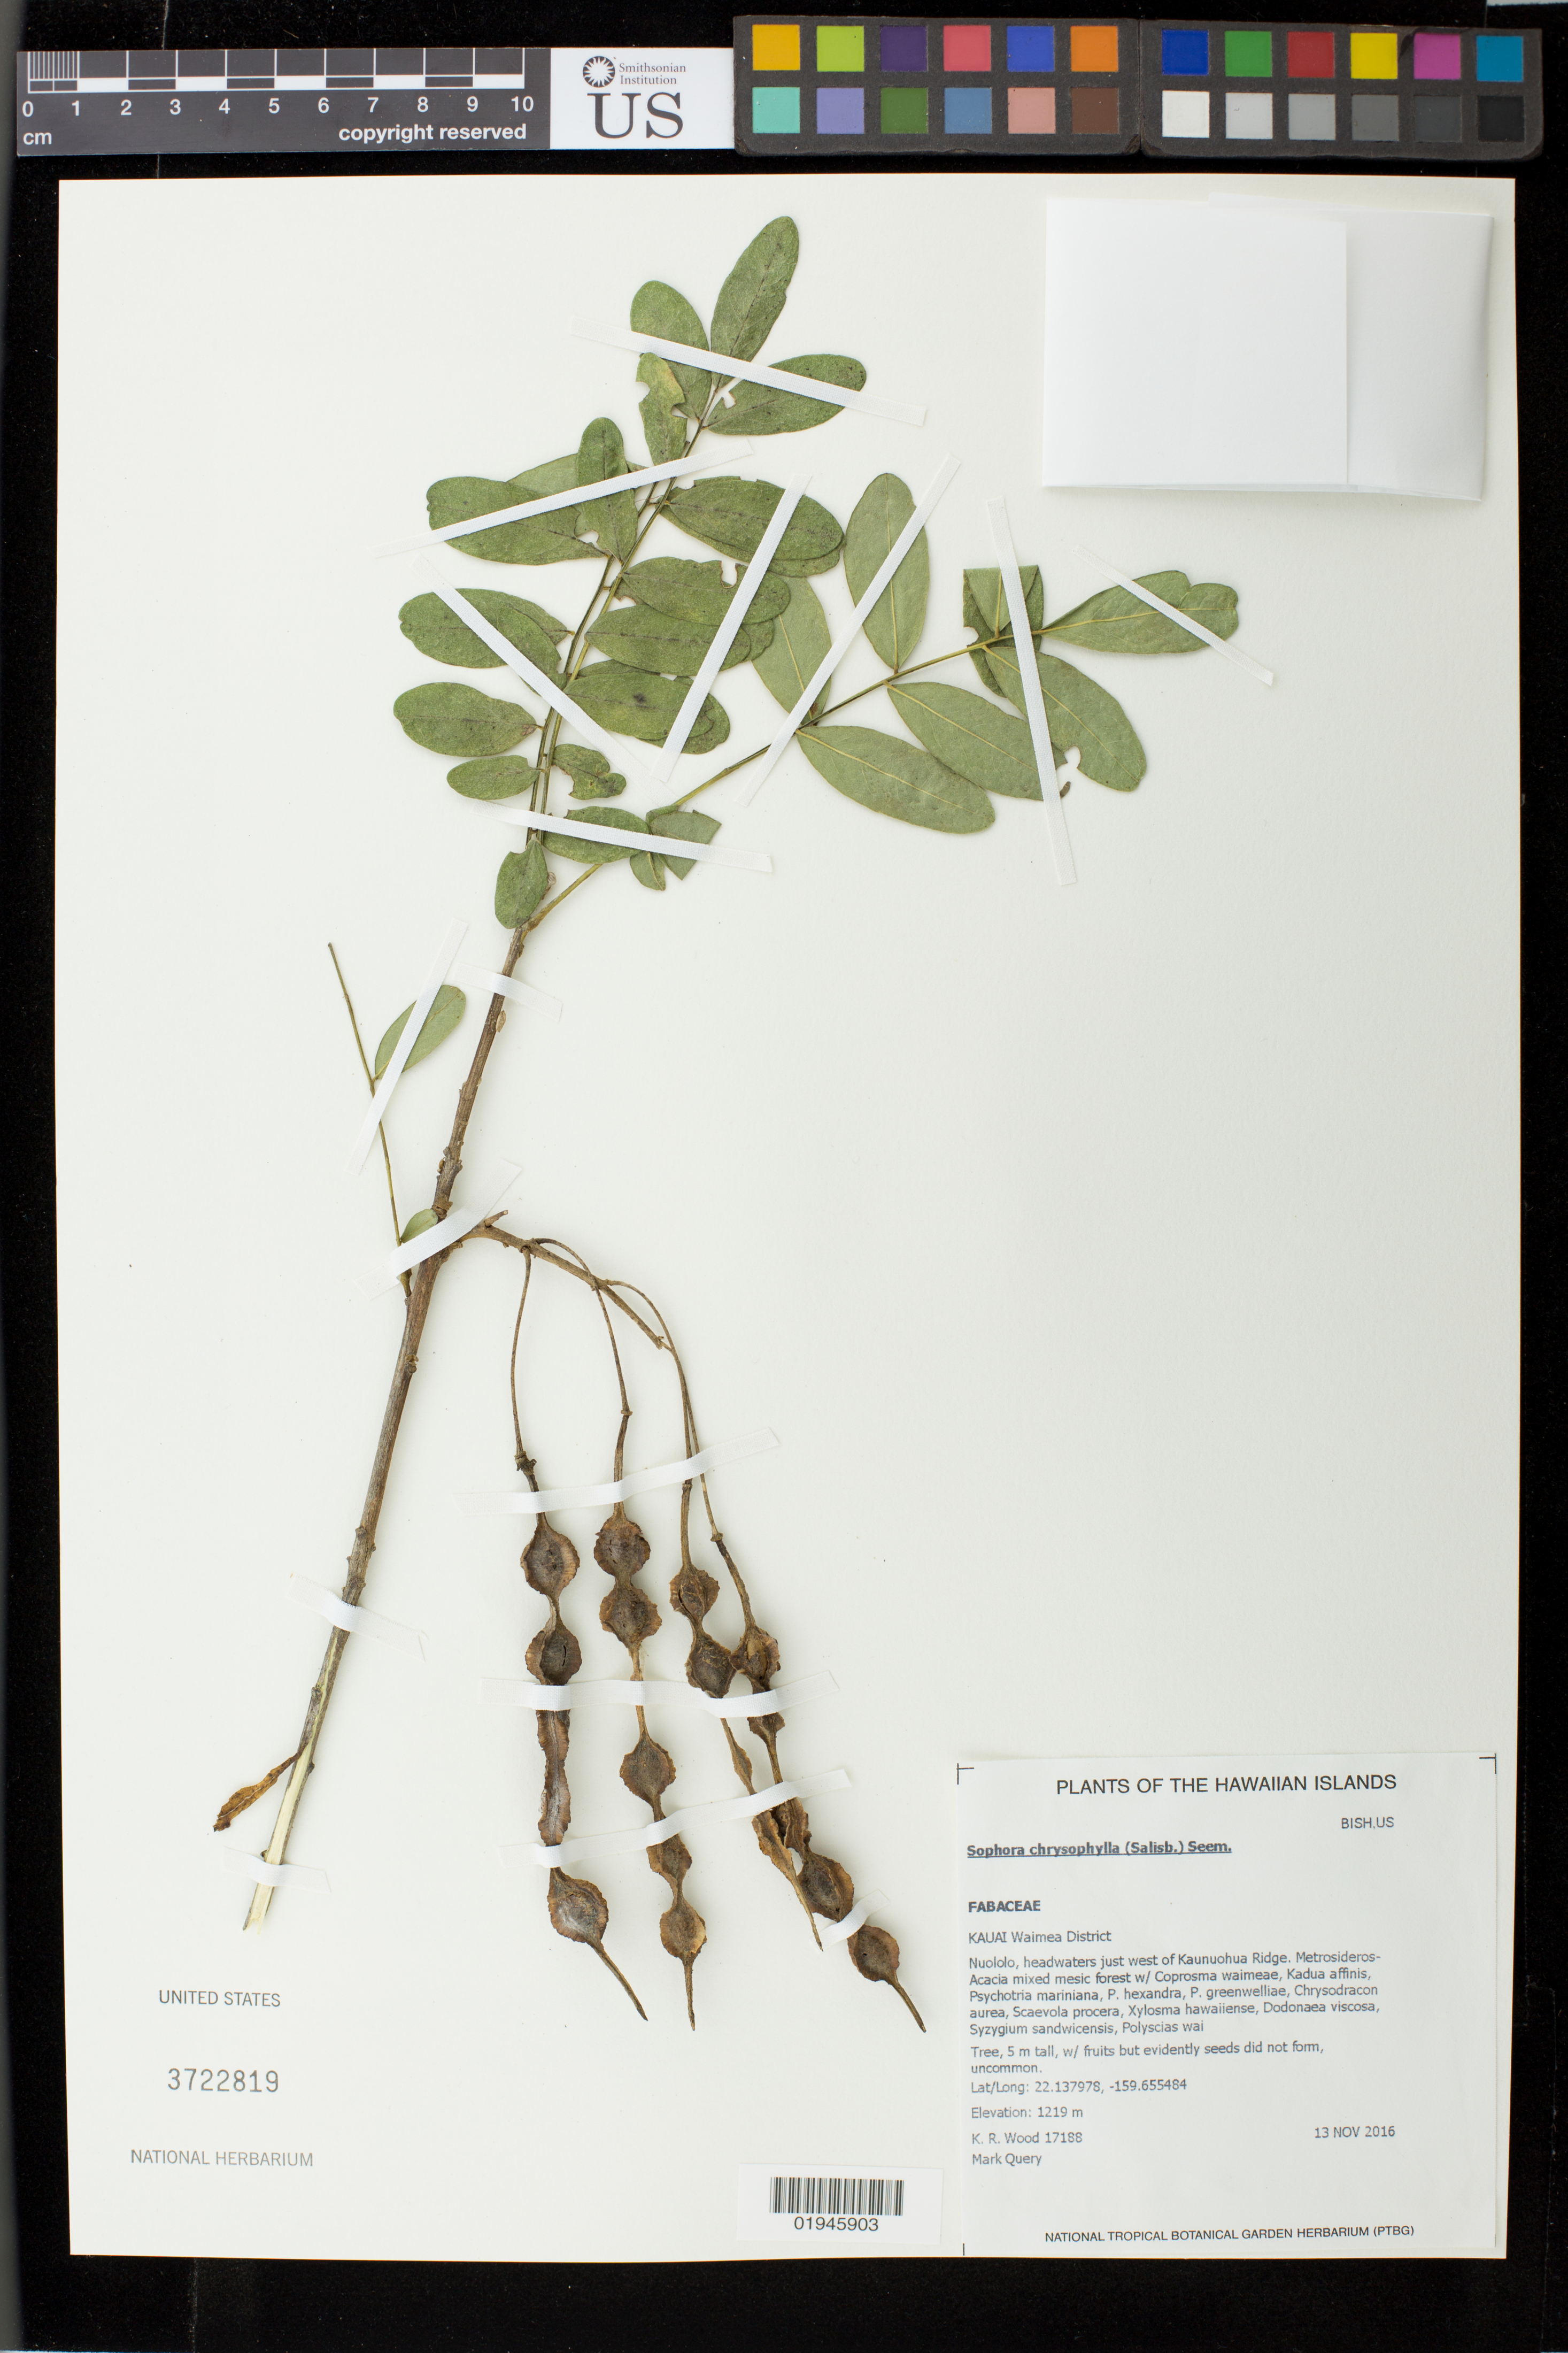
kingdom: Plantae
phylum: Tracheophyta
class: Magnoliopsida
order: Fabales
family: Fabaceae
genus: Sophora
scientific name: Sophora chrysophylla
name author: (Salisb.) Seem.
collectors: K. R. Wood & M. Query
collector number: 17188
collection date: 2016-11-13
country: United States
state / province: Hawaii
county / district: Kauai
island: Kaua'i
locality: Waimea District, Nuololo, headwaters just west of Kaunuohua Ridge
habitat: Mixed mesic forest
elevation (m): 1219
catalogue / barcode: US 3722819